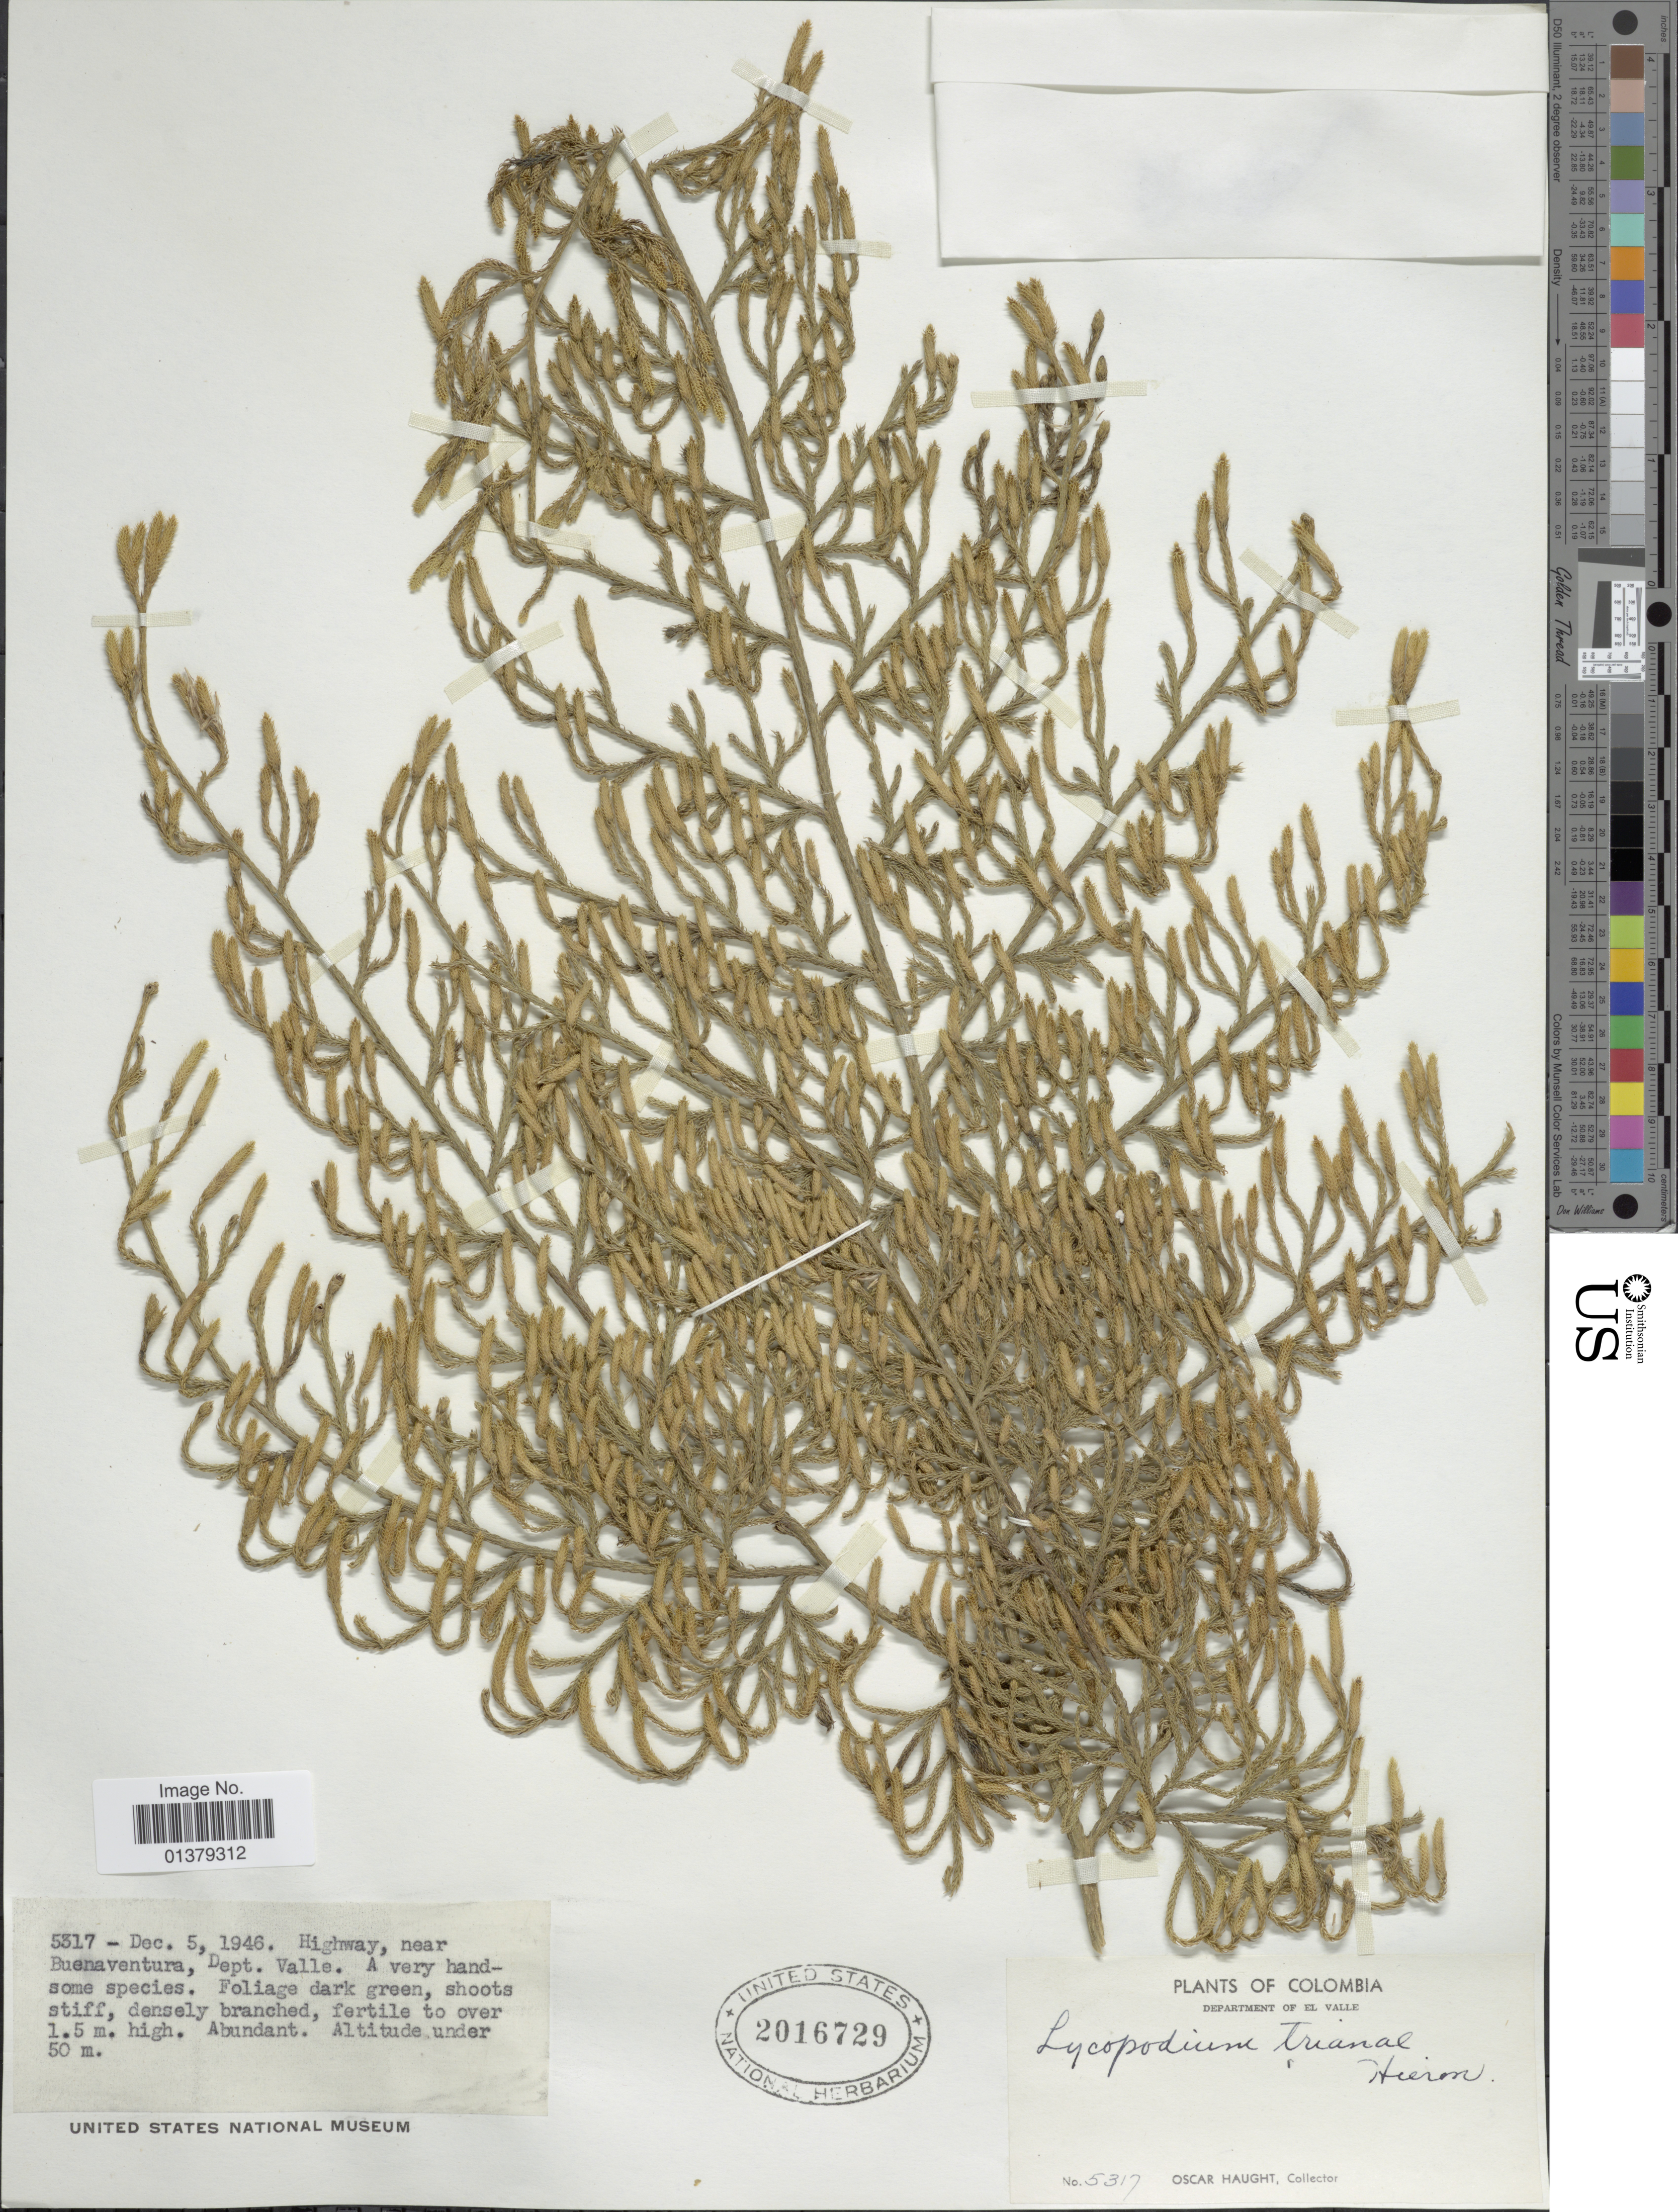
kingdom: Plantae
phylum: Tracheophyta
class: Lycopodiopsida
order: Lycopodiales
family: Lycopodiaceae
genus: Palhinhaea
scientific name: Palhinhaea trianae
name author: (Hieron.) Holub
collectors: O. L. Haught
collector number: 5317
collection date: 1946-12-05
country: Colombia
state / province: Valle del Cauca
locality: Highway, near Buenaventura, Dept Valle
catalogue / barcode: US 2016729